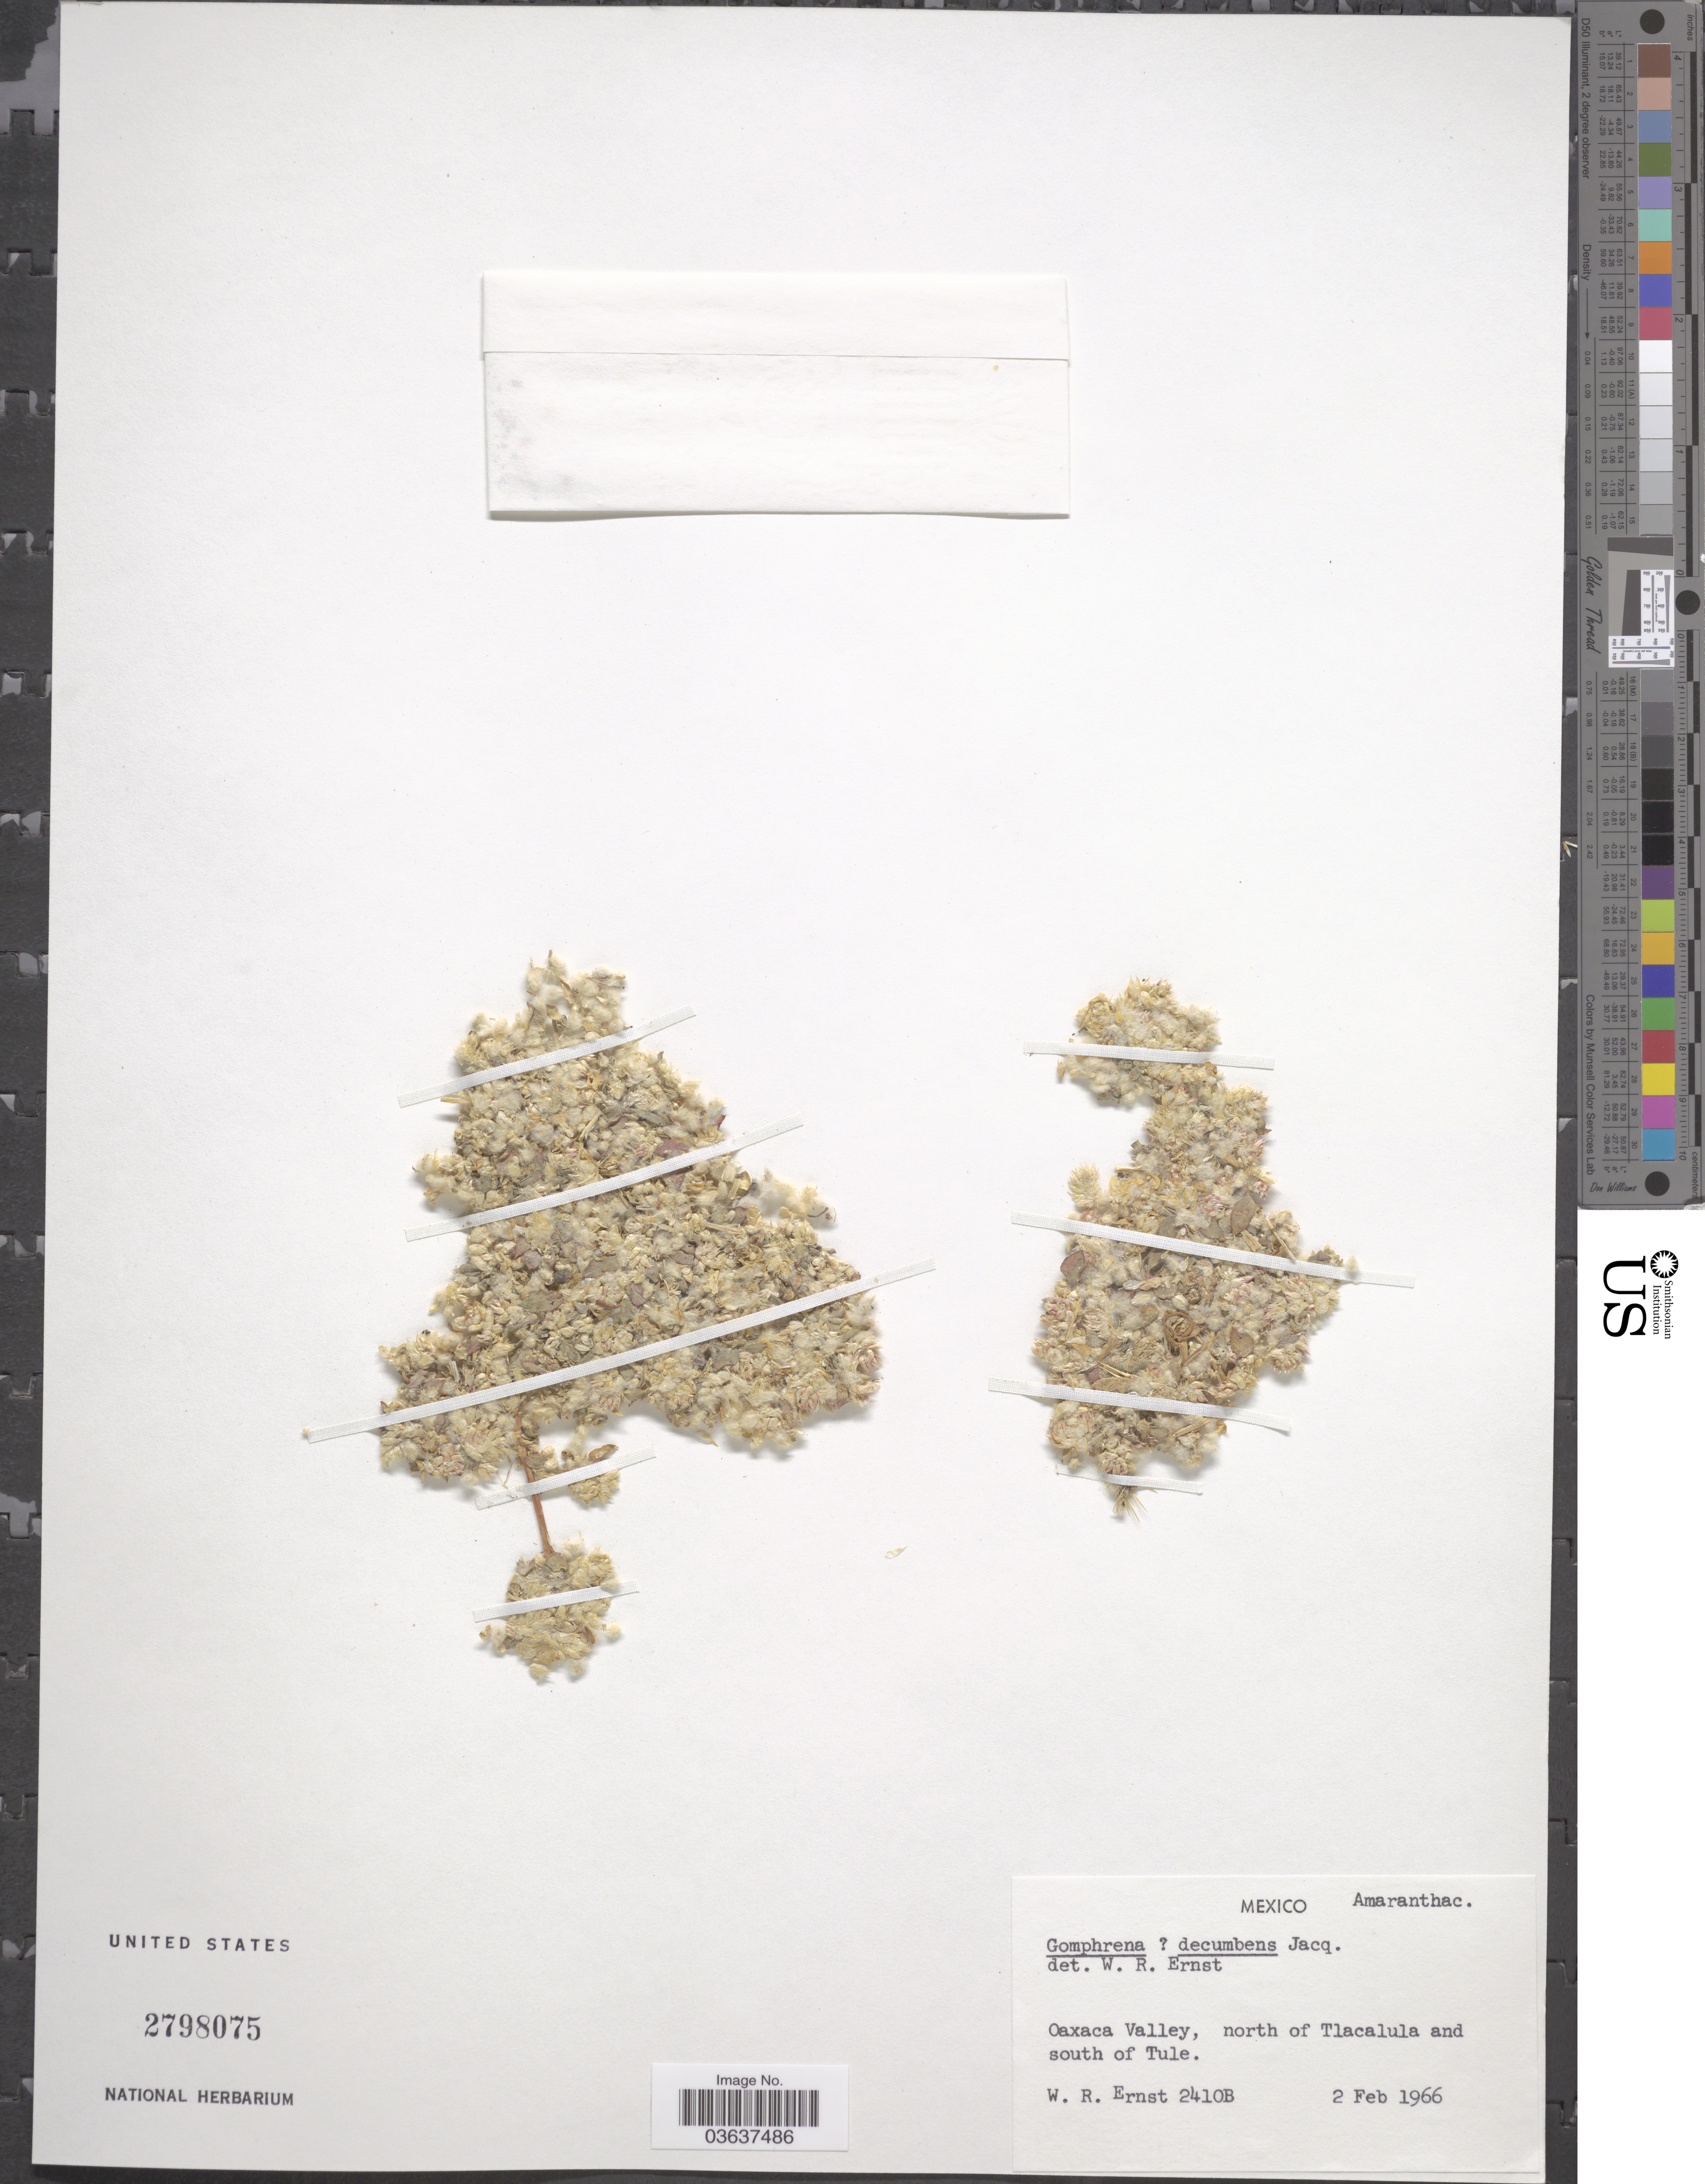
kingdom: Plantae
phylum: Tracheophyta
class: Magnoliopsida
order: Caryophyllales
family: Amaranthaceae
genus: Gomphrena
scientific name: Gomphrena decumbens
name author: Jacq.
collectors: W. R. Ernst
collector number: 2410B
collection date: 1966-02-02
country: Mexico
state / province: Oaxaca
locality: Oaxaca Valley, north of Tlacalula and south of Tule.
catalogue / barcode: US 2798075